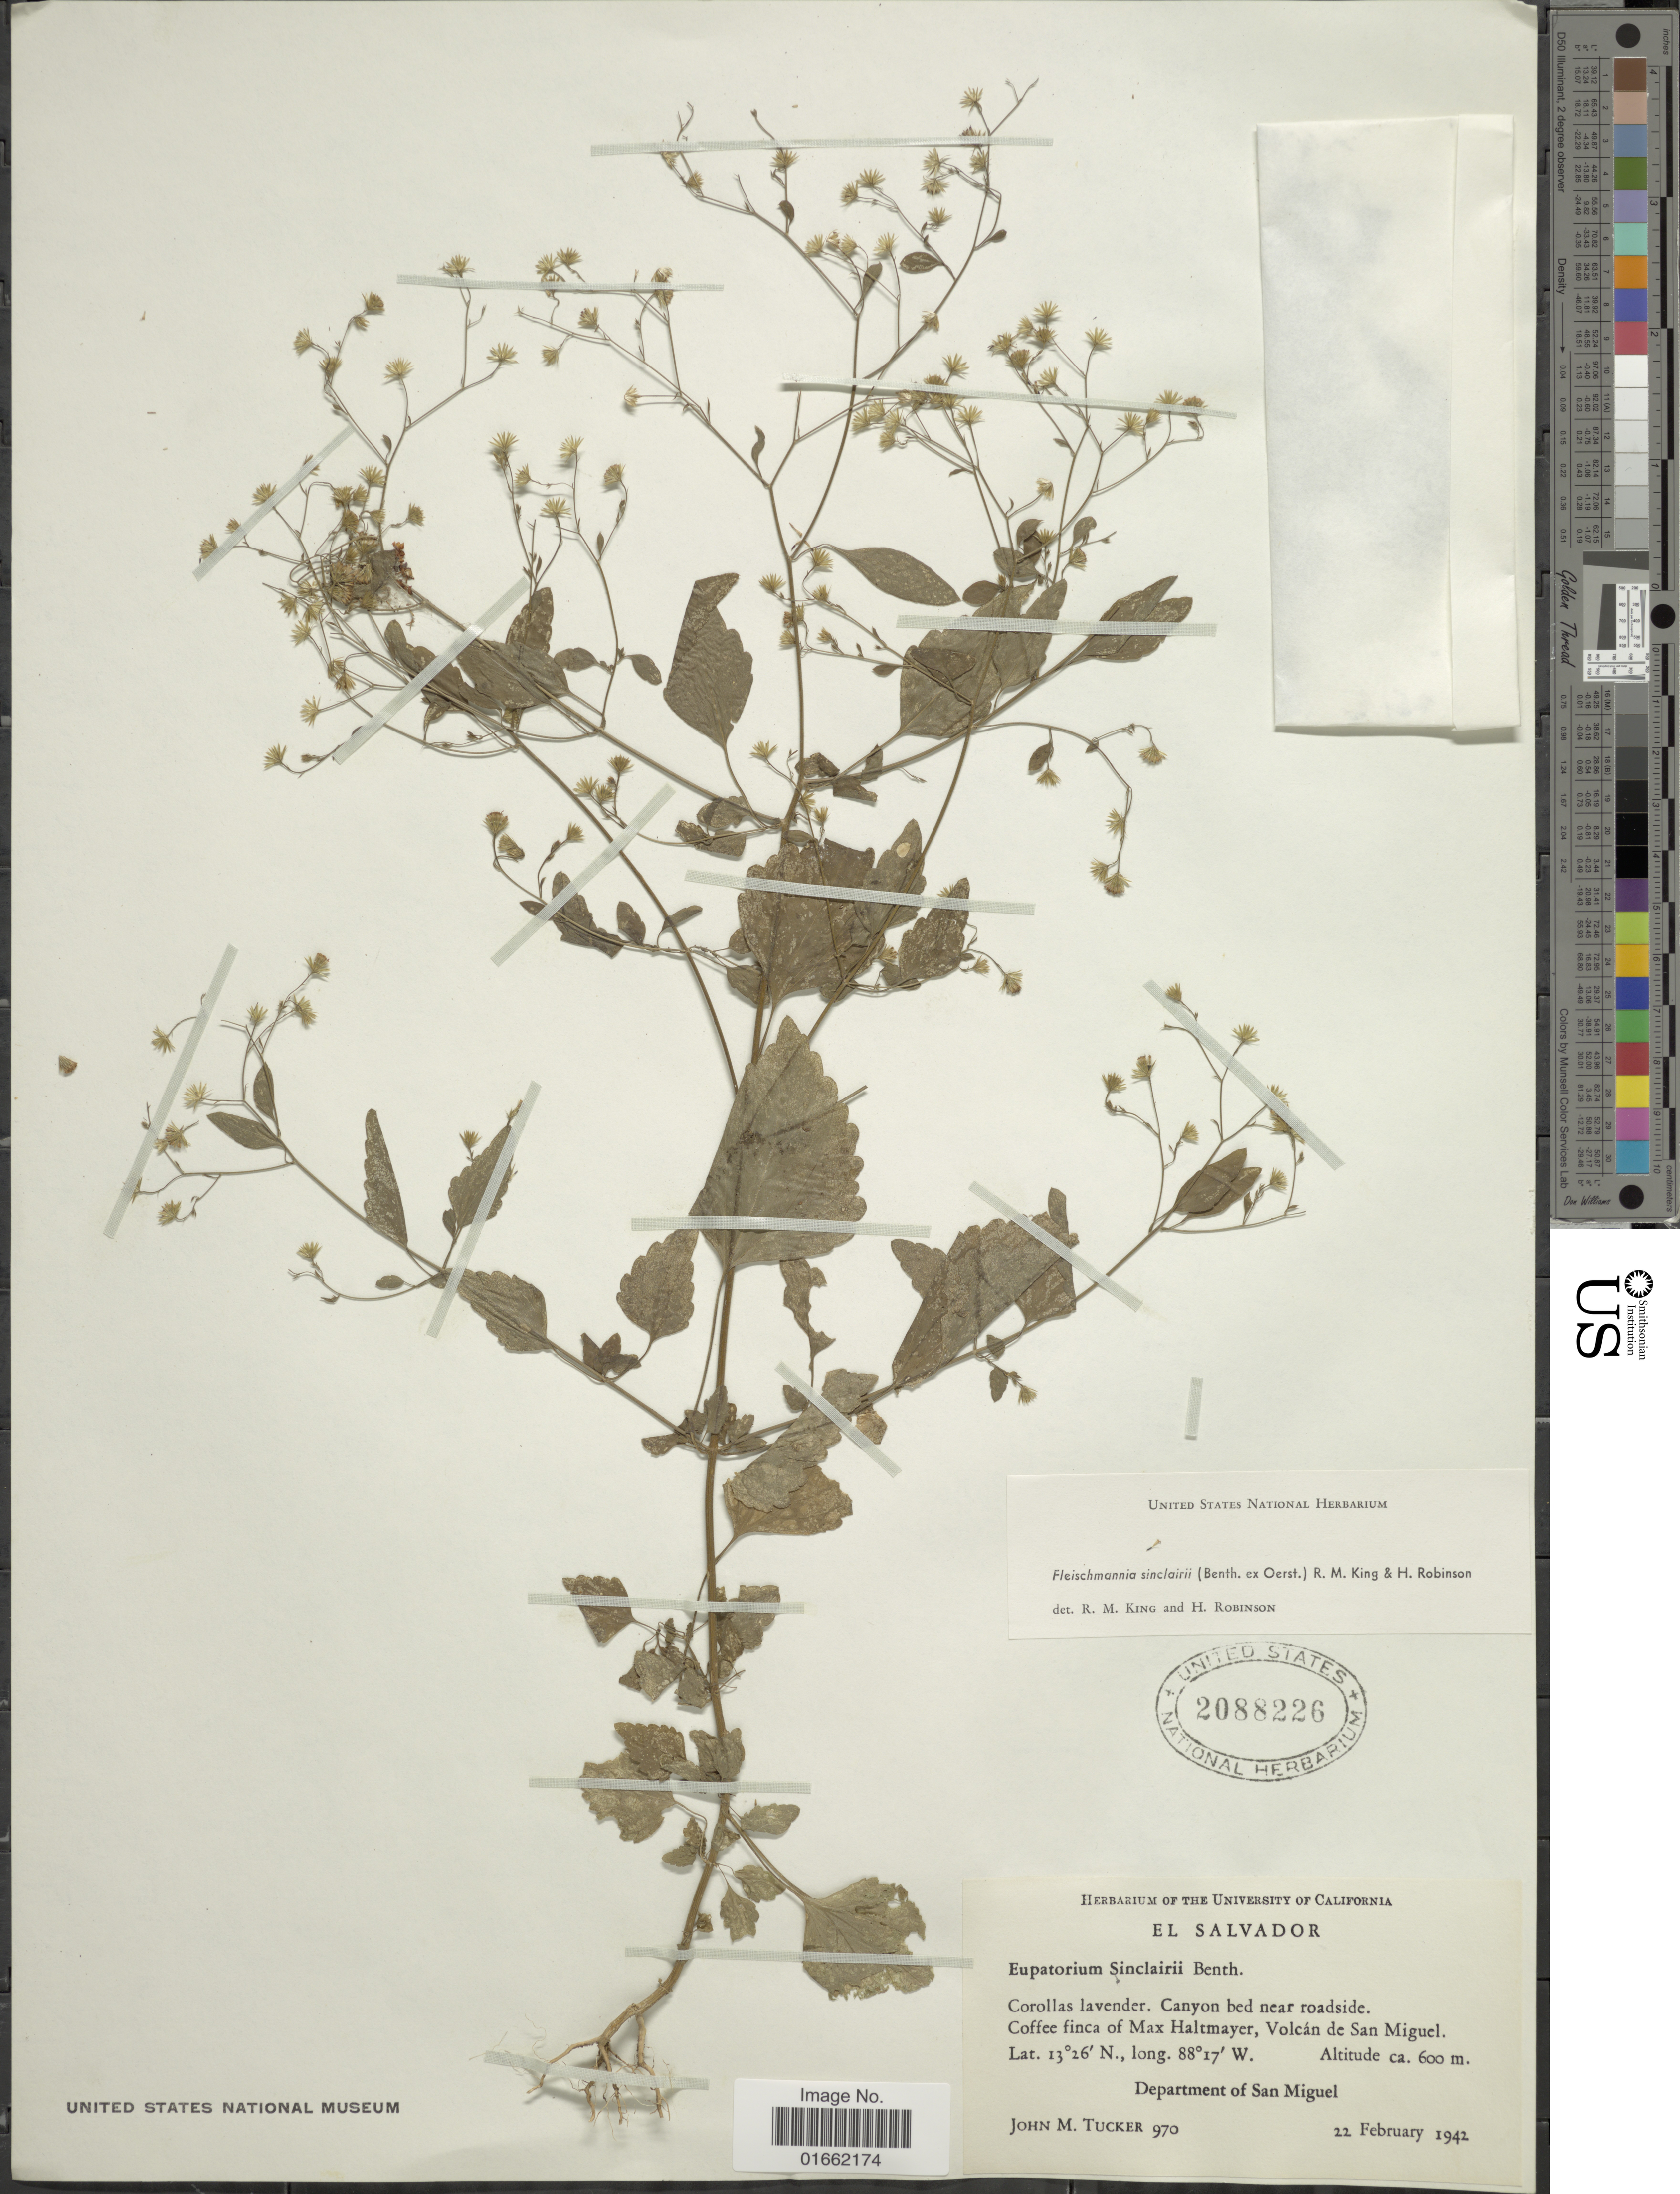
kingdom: Plantae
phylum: Tracheophyta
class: Magnoliopsida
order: Asterales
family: Asteraceae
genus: Fleischmannia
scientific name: Fleischmannia sinclairii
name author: (Benth. ex Oerst.) R.M. King & H. Rob.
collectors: J. M. Tucker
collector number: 970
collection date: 1942-02-22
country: El Salvador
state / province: San Miguel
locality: Canyon bed near roadside. Coffee finca of Max Haltmayer, Volcán de San Miguel. Department of San Miguel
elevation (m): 600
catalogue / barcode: US 2088226